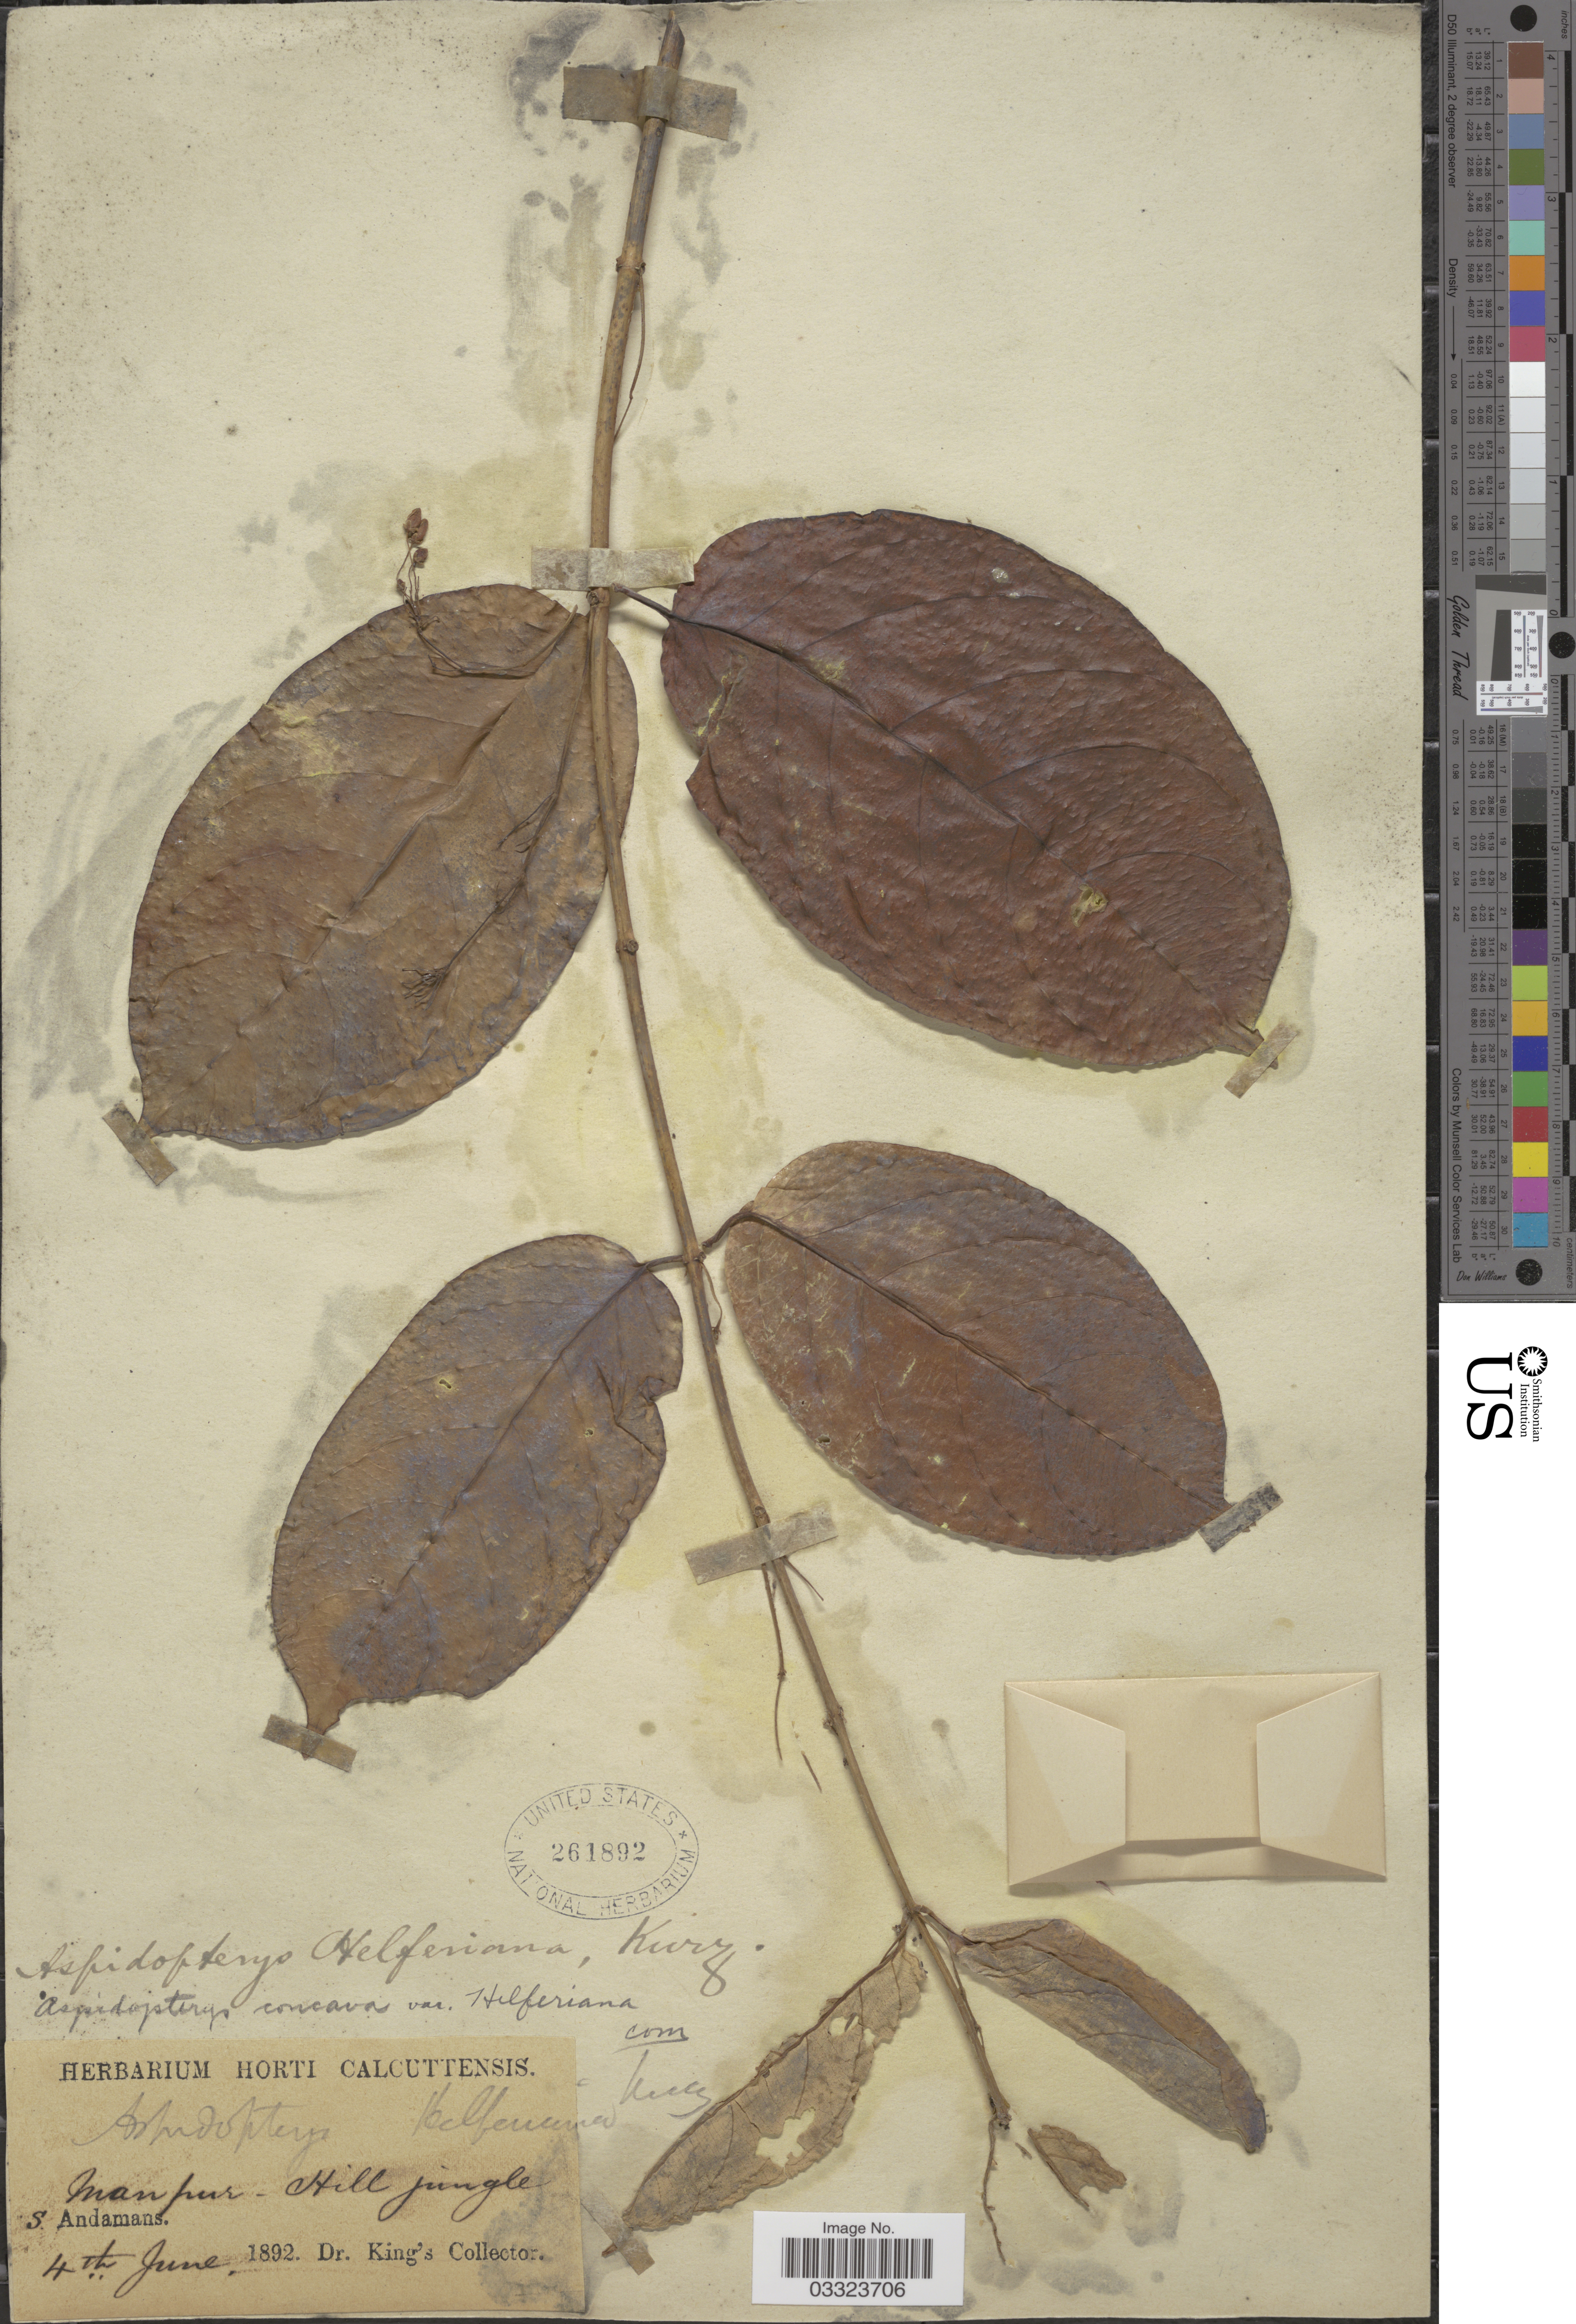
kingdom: Plantae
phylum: Tracheophyta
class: Magnoliopsida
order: Malpighiales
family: Malpighiaceae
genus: Aspidopterys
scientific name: Aspidopterys concava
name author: A. Juss.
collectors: Dr. King's collector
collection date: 1892-06-04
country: India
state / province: Andaman and Nicobar Islands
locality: Manpur - Hill jungle. S. Andamans.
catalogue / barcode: US 261892